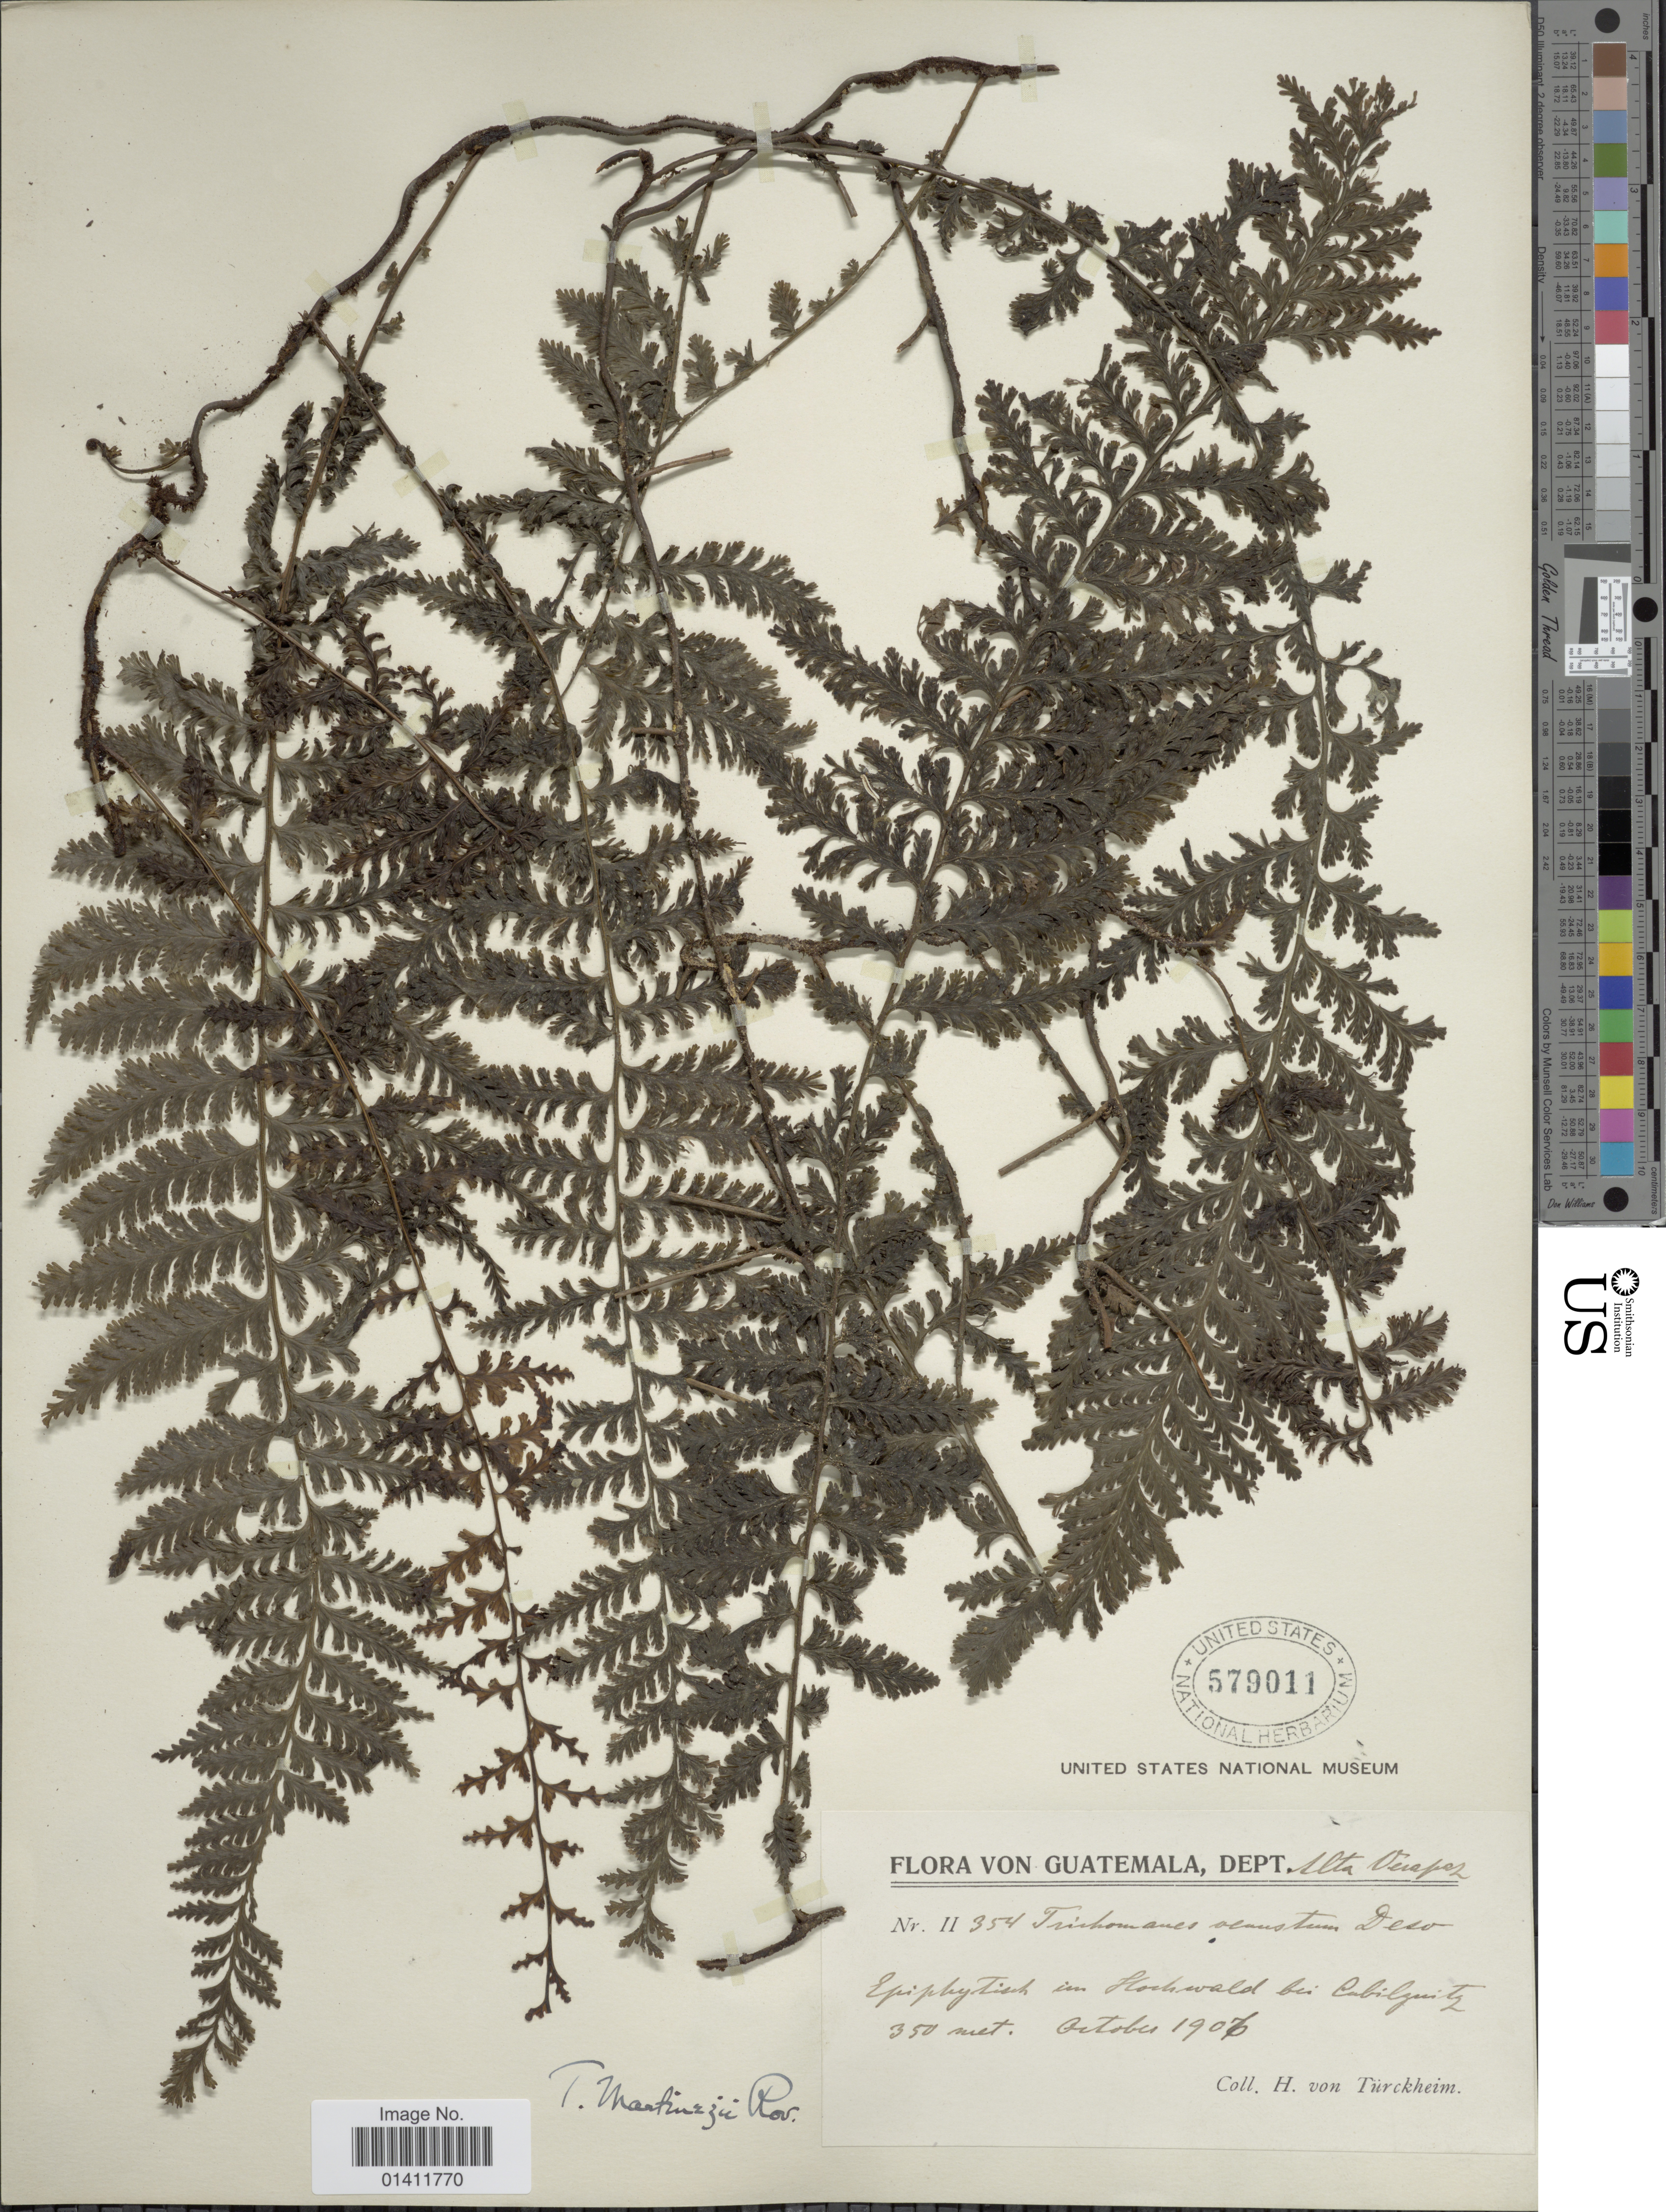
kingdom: Plantae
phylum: Tracheophyta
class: Polypodiopsida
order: Hymenophyllales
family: Hymenophyllaceae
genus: Vandenboschia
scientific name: Vandenboschia collariata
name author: (Bosch) Ebihara & K. Iwats.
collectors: H. von Türckheim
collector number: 11354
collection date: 1906-10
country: Guatemala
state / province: Alta Verapaz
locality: Hochwald bei Cubilgüitz [high forest at Cubilgüitz]. Dept. Alta Verapaz.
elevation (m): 350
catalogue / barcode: US 579011